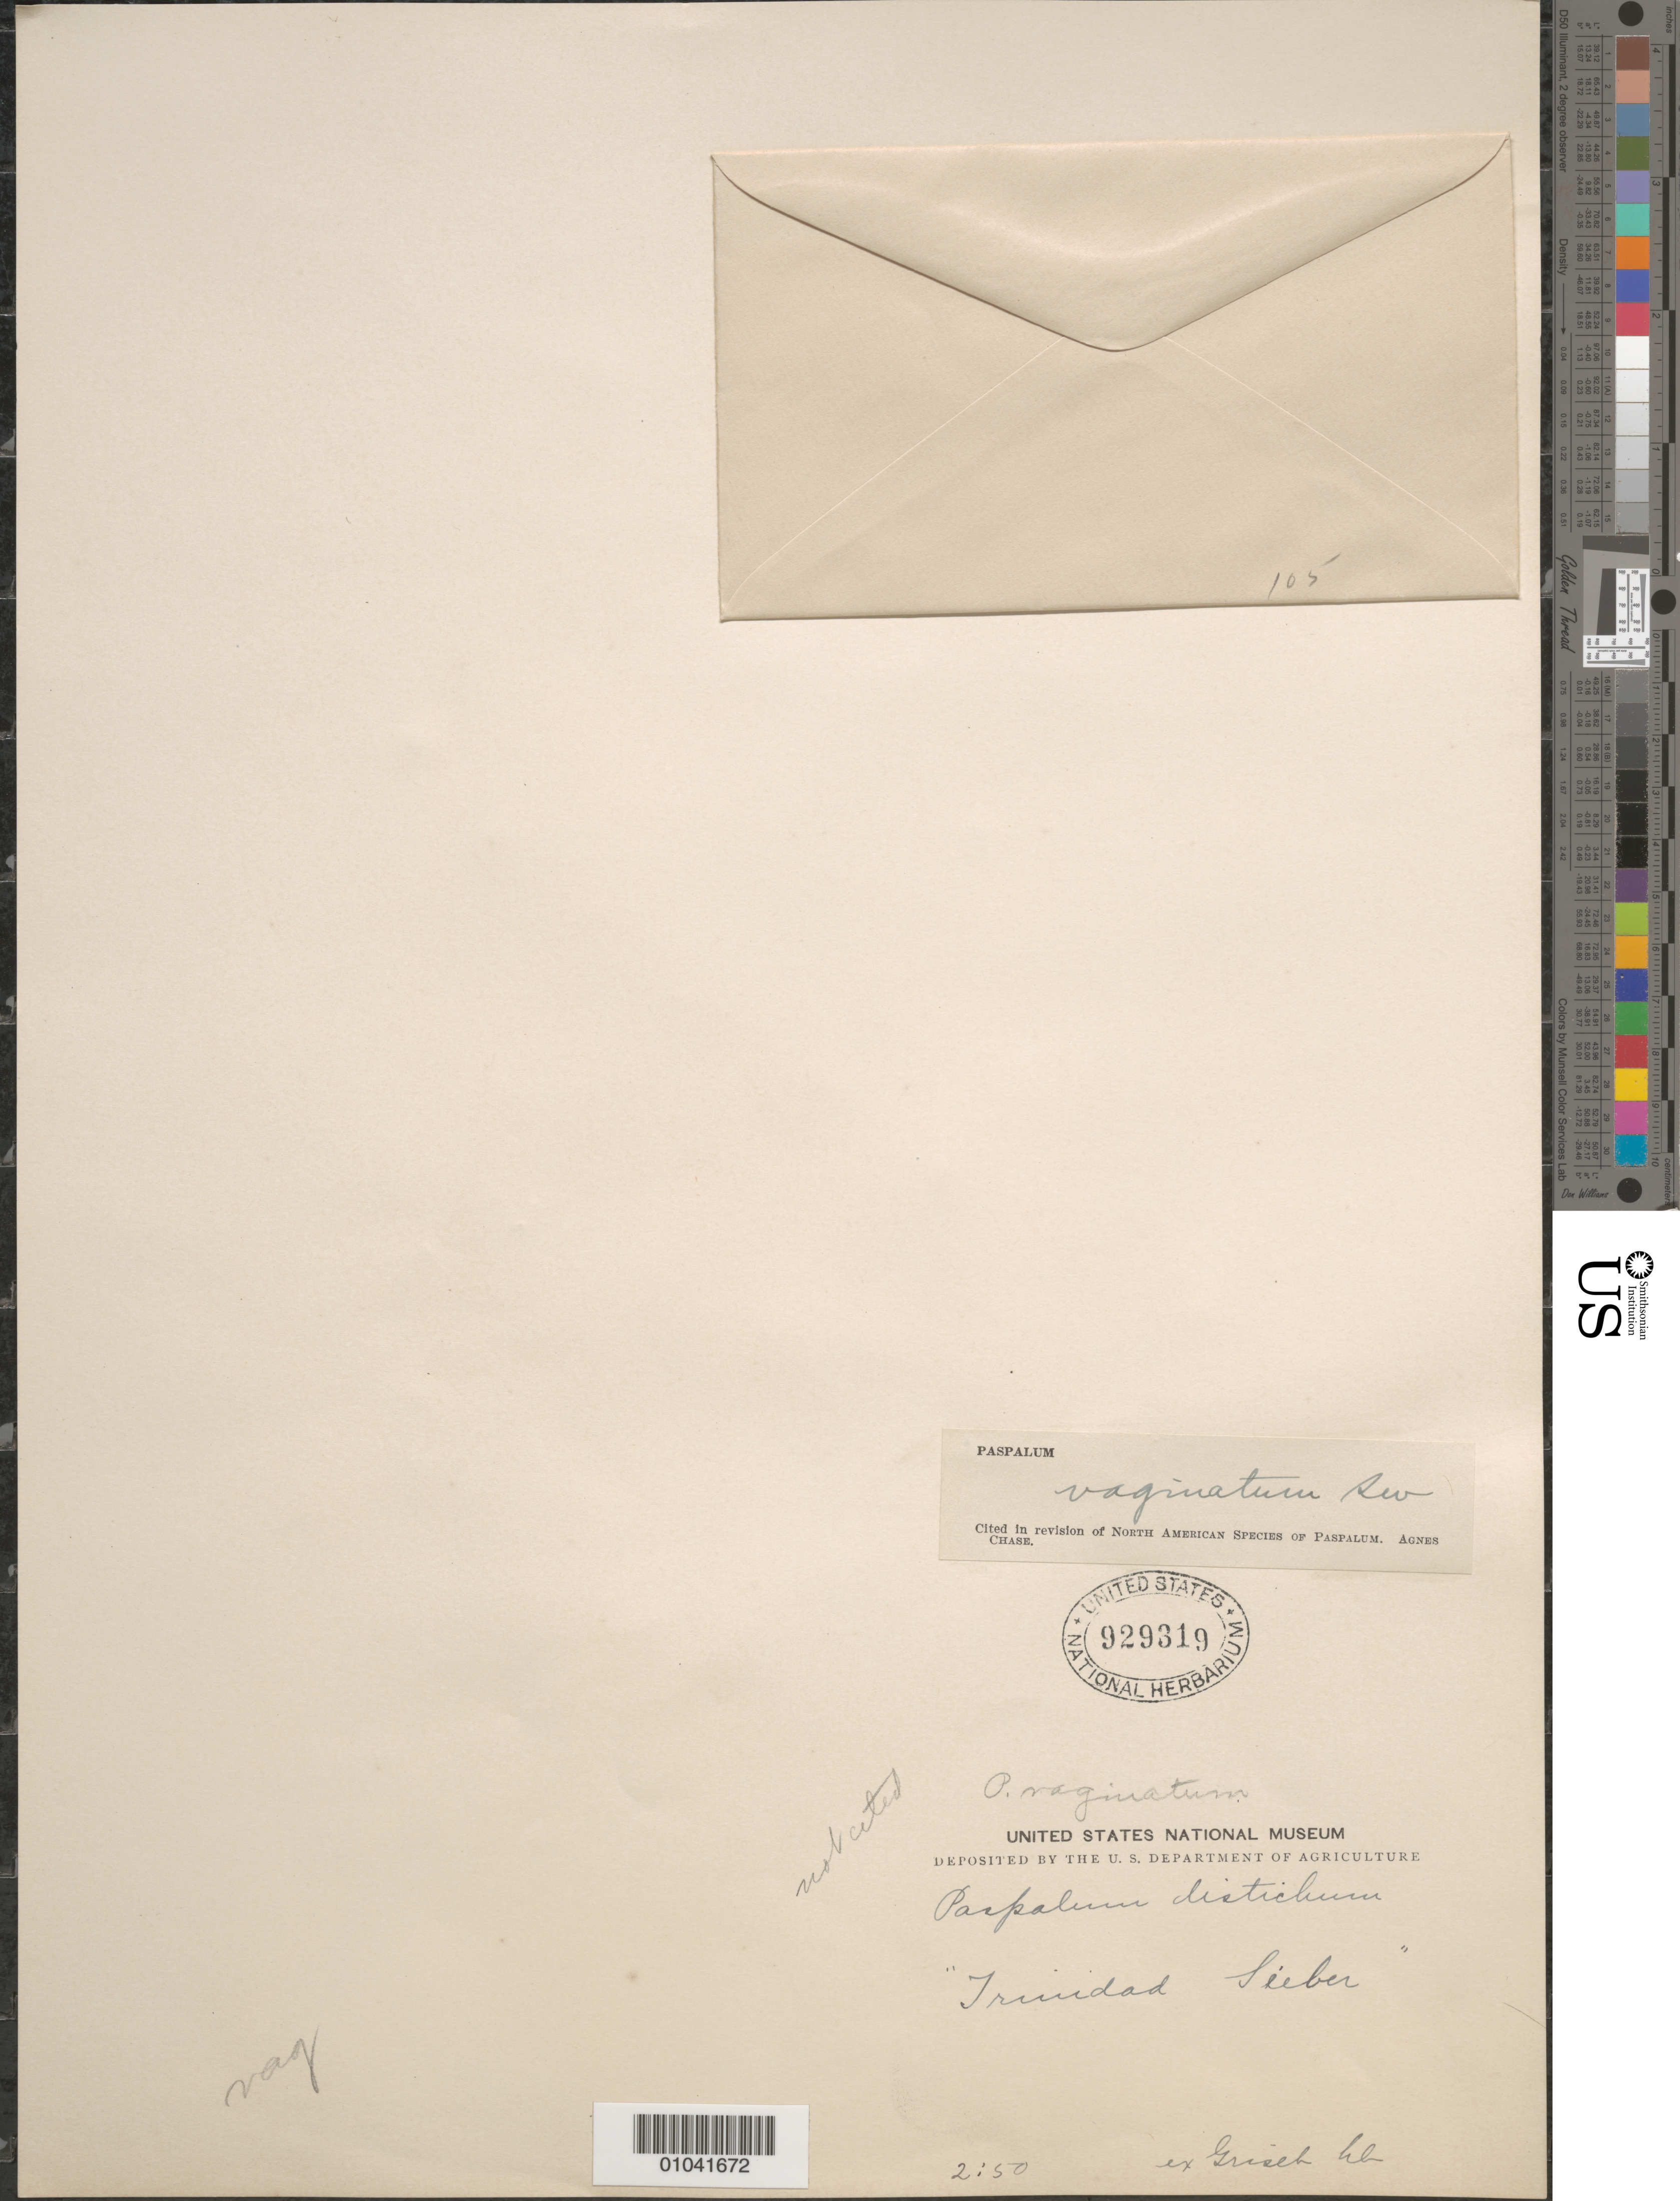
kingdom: Plantae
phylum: Tracheophyta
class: Liliopsida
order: Poales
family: Poaceae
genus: Paspalum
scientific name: Paspalum vaginatum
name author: Sw.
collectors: -- Sieber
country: Trinidad and Tobago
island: Trinidad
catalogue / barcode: US 929319